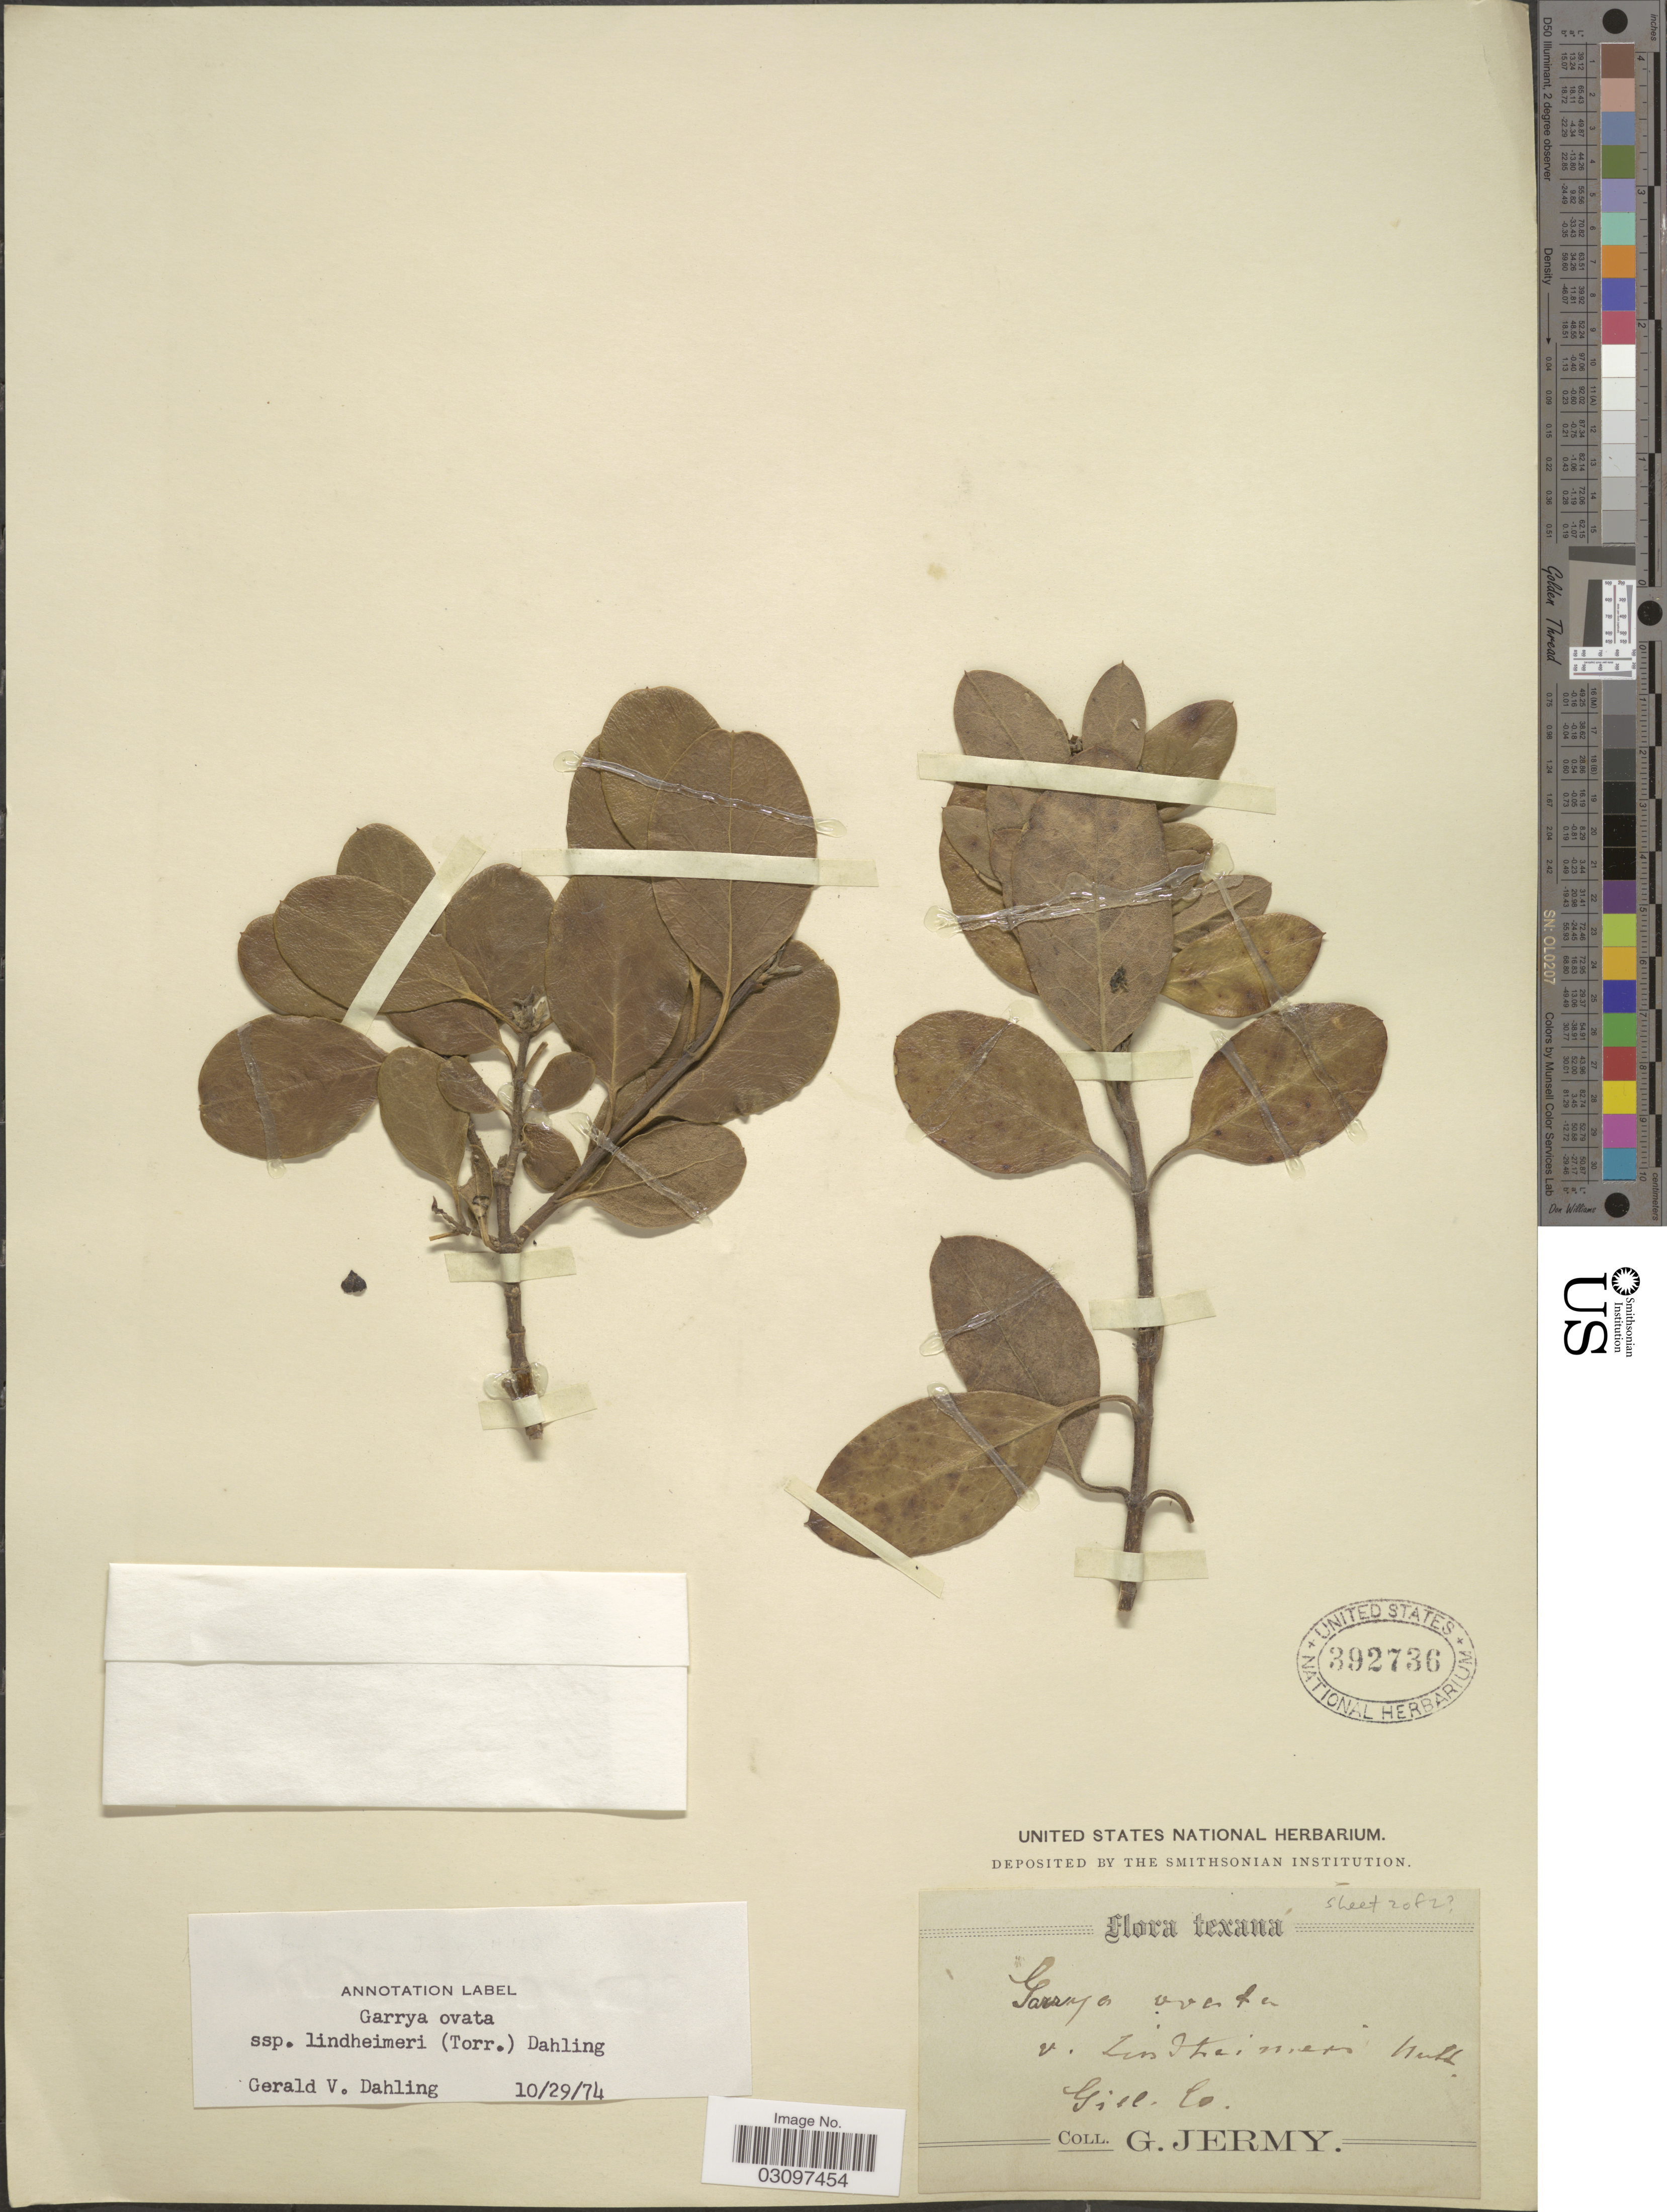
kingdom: Plantae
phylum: Tracheophyta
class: Magnoliopsida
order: Garryales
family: Garryaceae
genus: Garrya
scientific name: Garrya ovata subsp. lindheimeri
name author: (Torr.) Dahling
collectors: G. Jermy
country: United States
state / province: Texas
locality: Gill. Co.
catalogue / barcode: US 392736